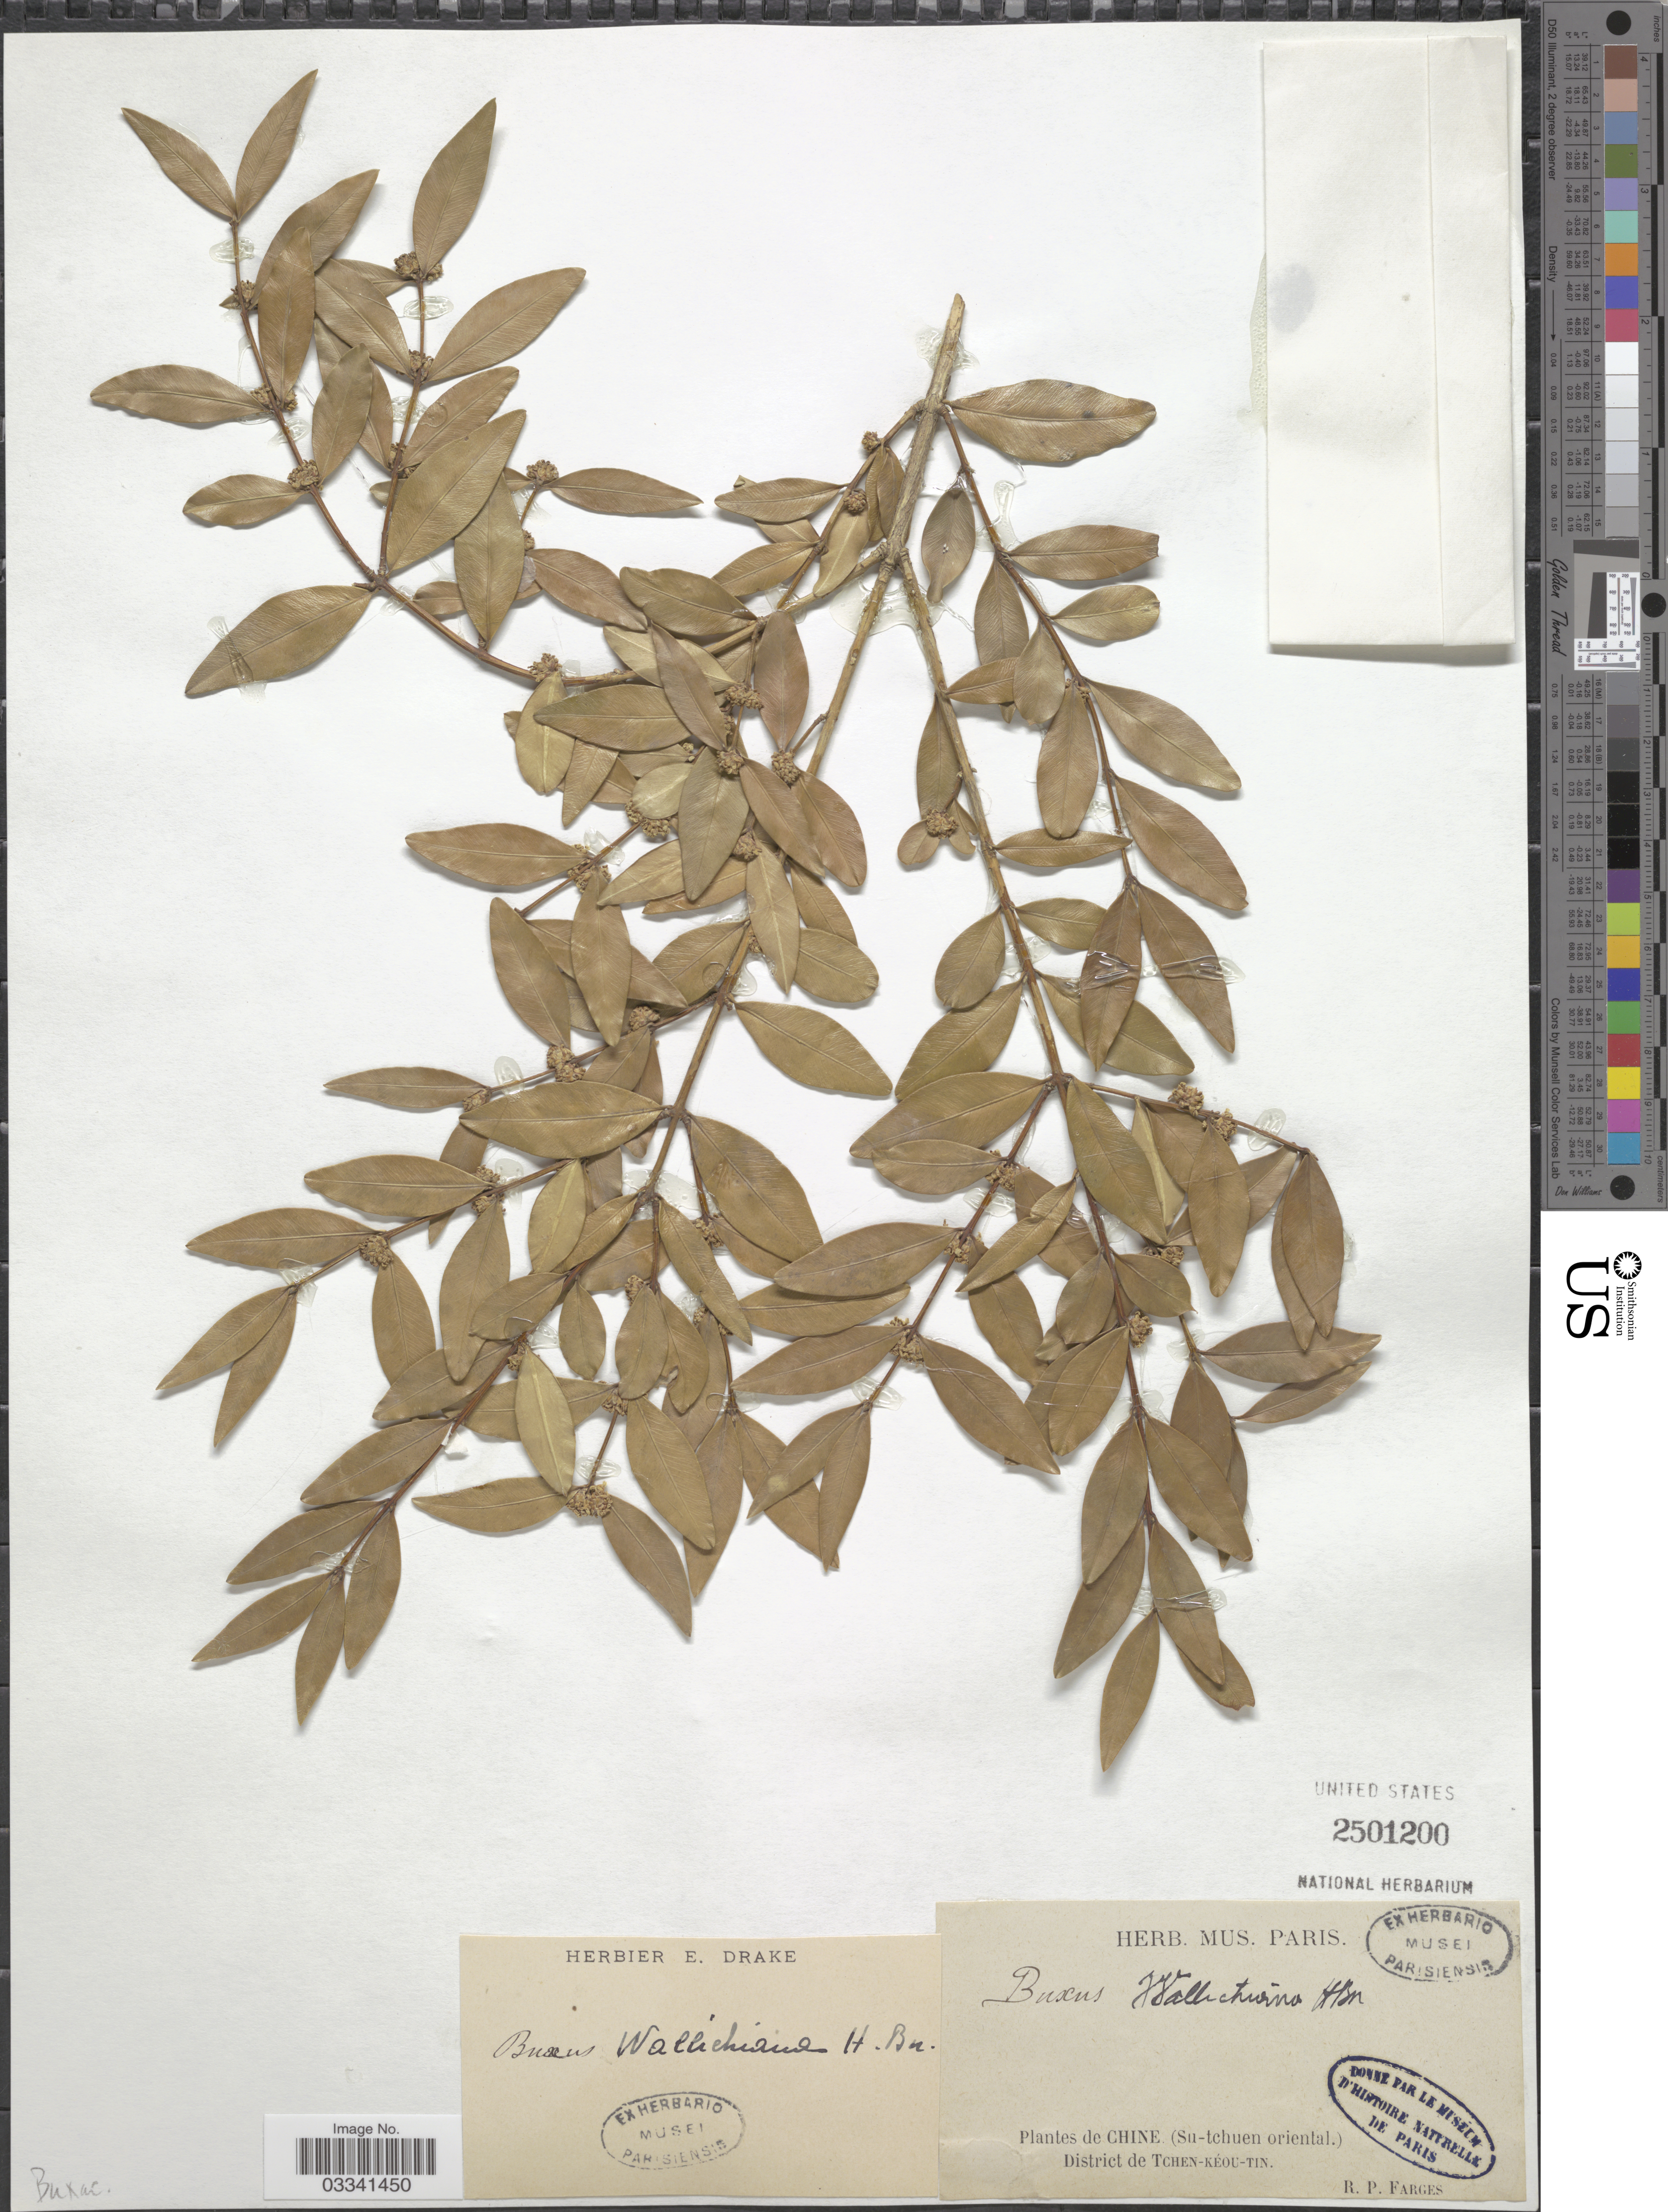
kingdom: Plantae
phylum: Tracheophyta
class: Magnoliopsida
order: Buxales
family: Buxaceae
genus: Buxus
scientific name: Buxus wallichiana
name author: Baill.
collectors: R. Farges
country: China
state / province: Sichuan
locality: (Su-tchuen oriental.). District de Tchen-Kéou-Tin.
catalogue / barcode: US 2501200